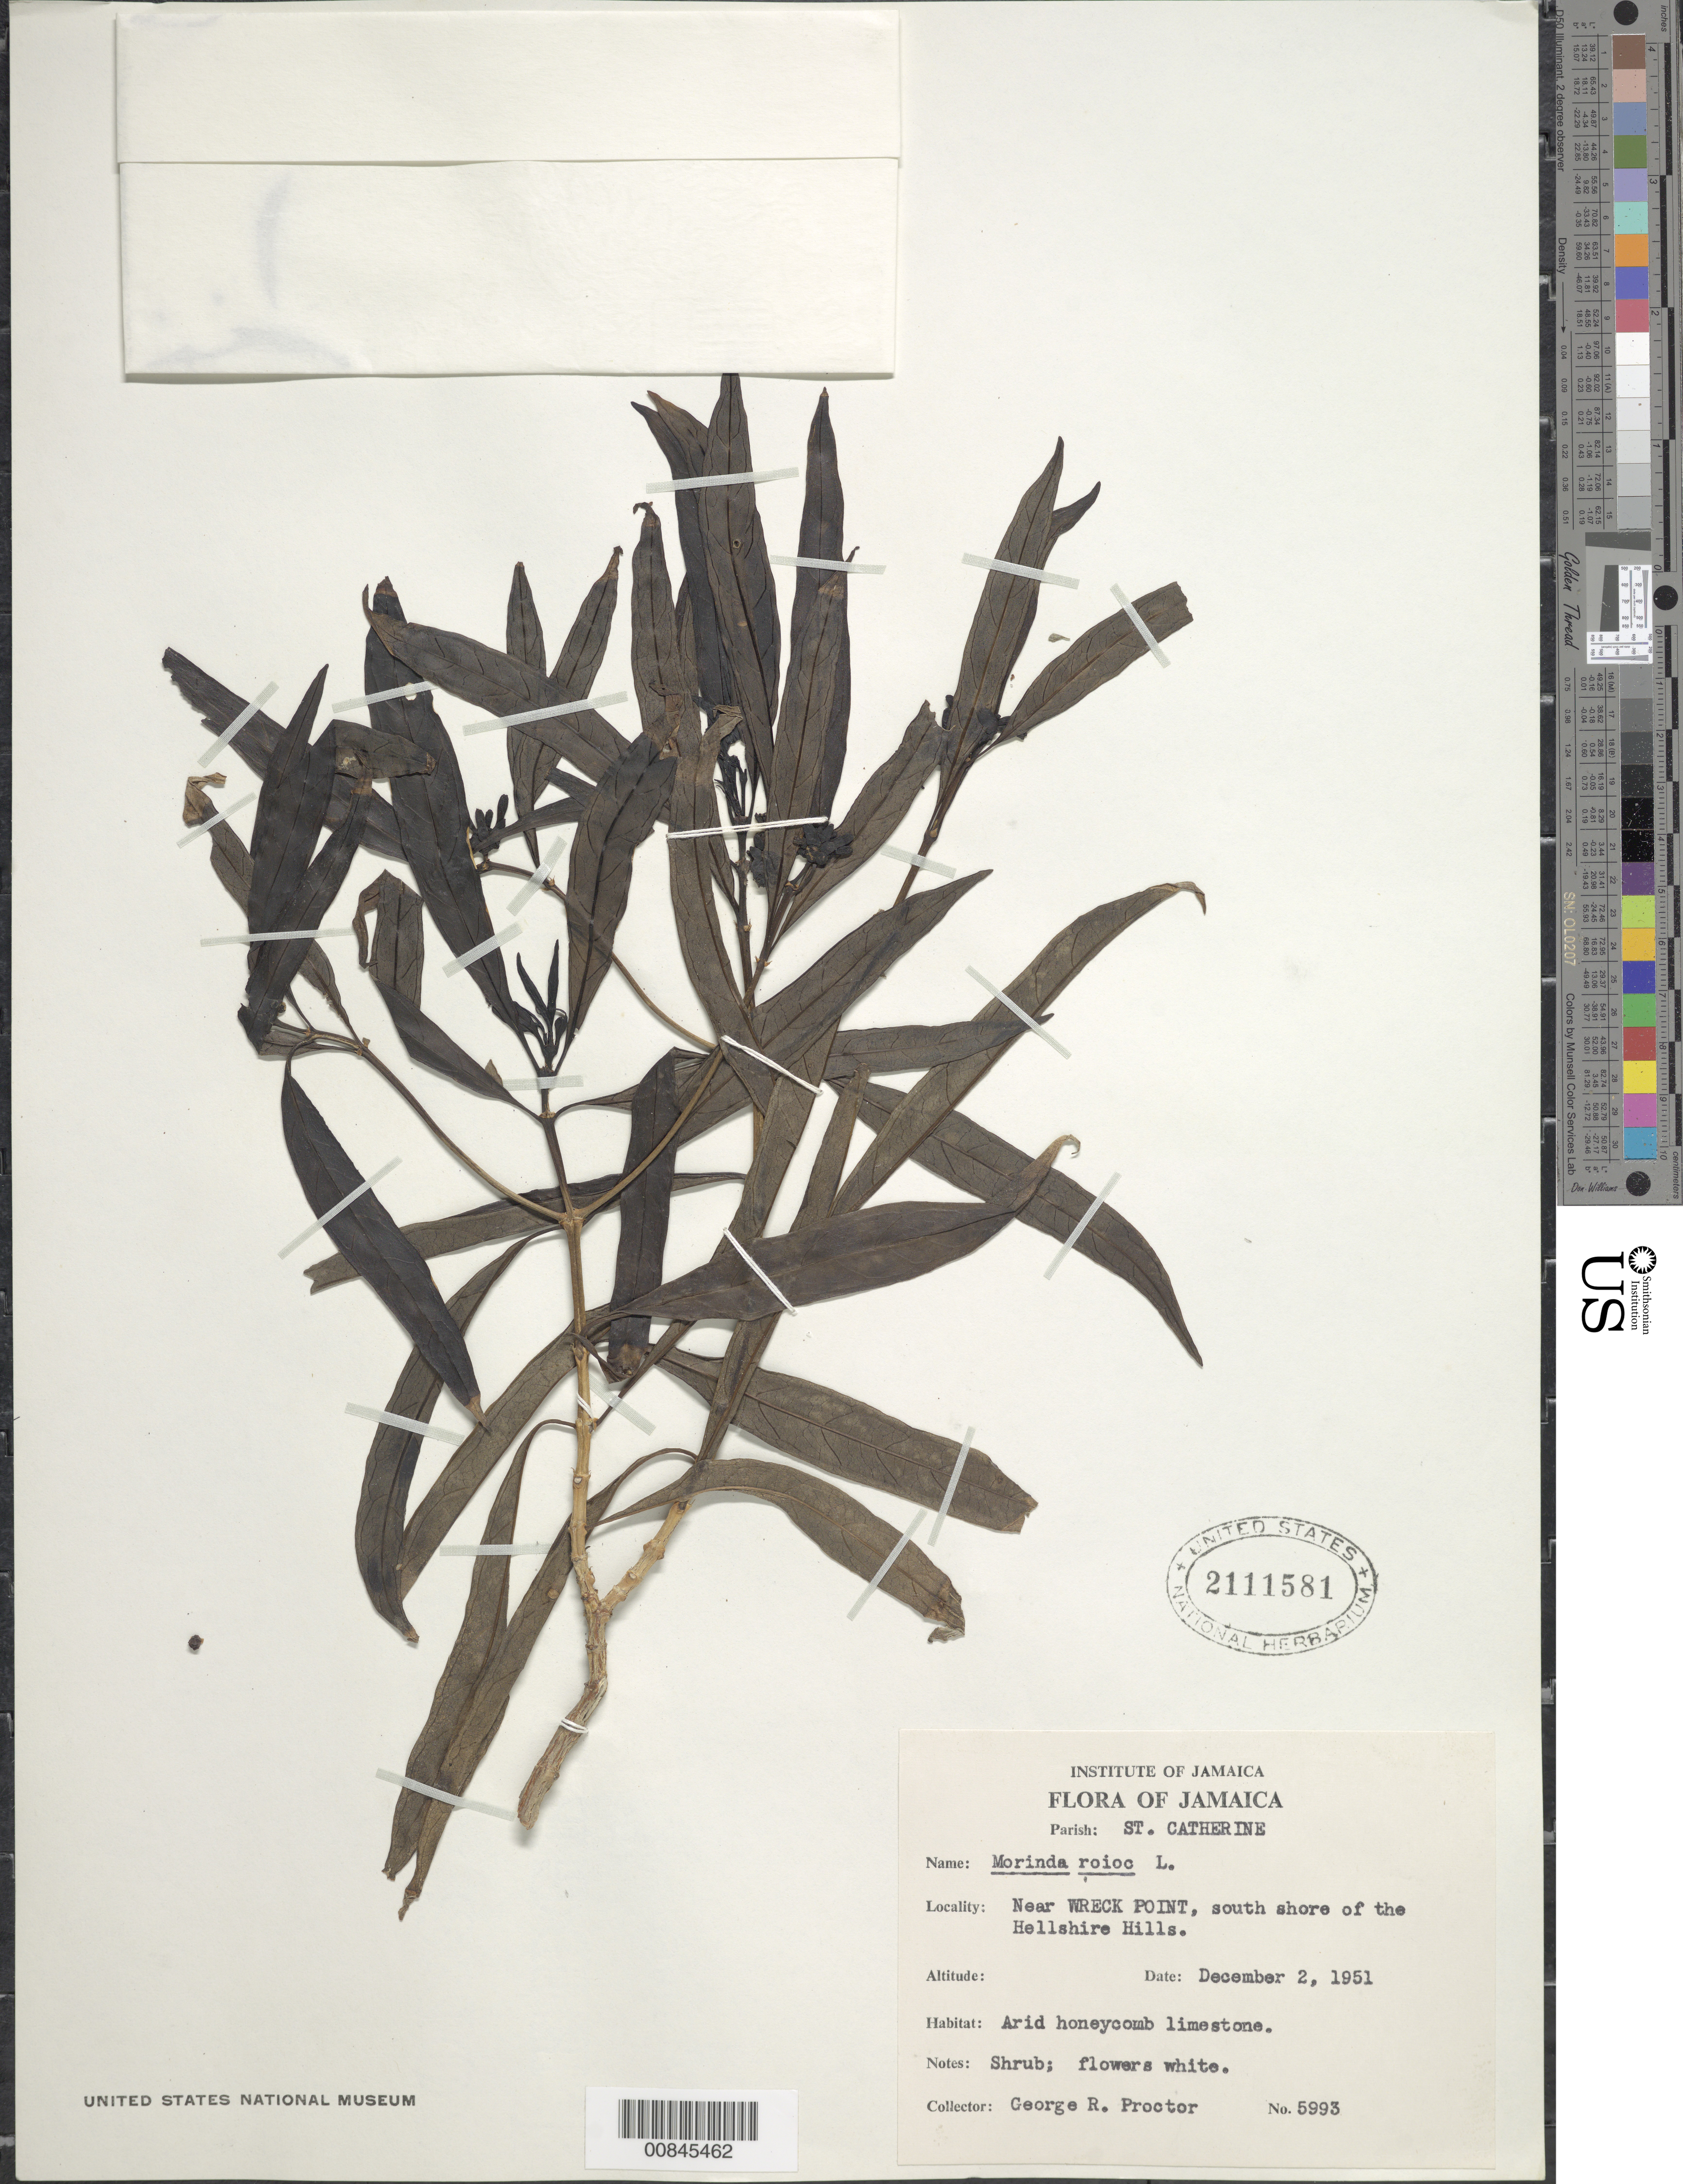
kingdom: Plantae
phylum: Tracheophyta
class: Magnoliopsida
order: Gentianales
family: Rubiaceae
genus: Morinda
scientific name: Morinda royoc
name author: L.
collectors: G. R. Proctor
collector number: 5993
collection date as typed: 02 Dec 1951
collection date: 1951-12-02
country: Jamaica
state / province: Saint Catherine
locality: Near Wreck Point, south slopes of Hellshire Hills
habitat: Arid honeycomb limestone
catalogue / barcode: US 2111581